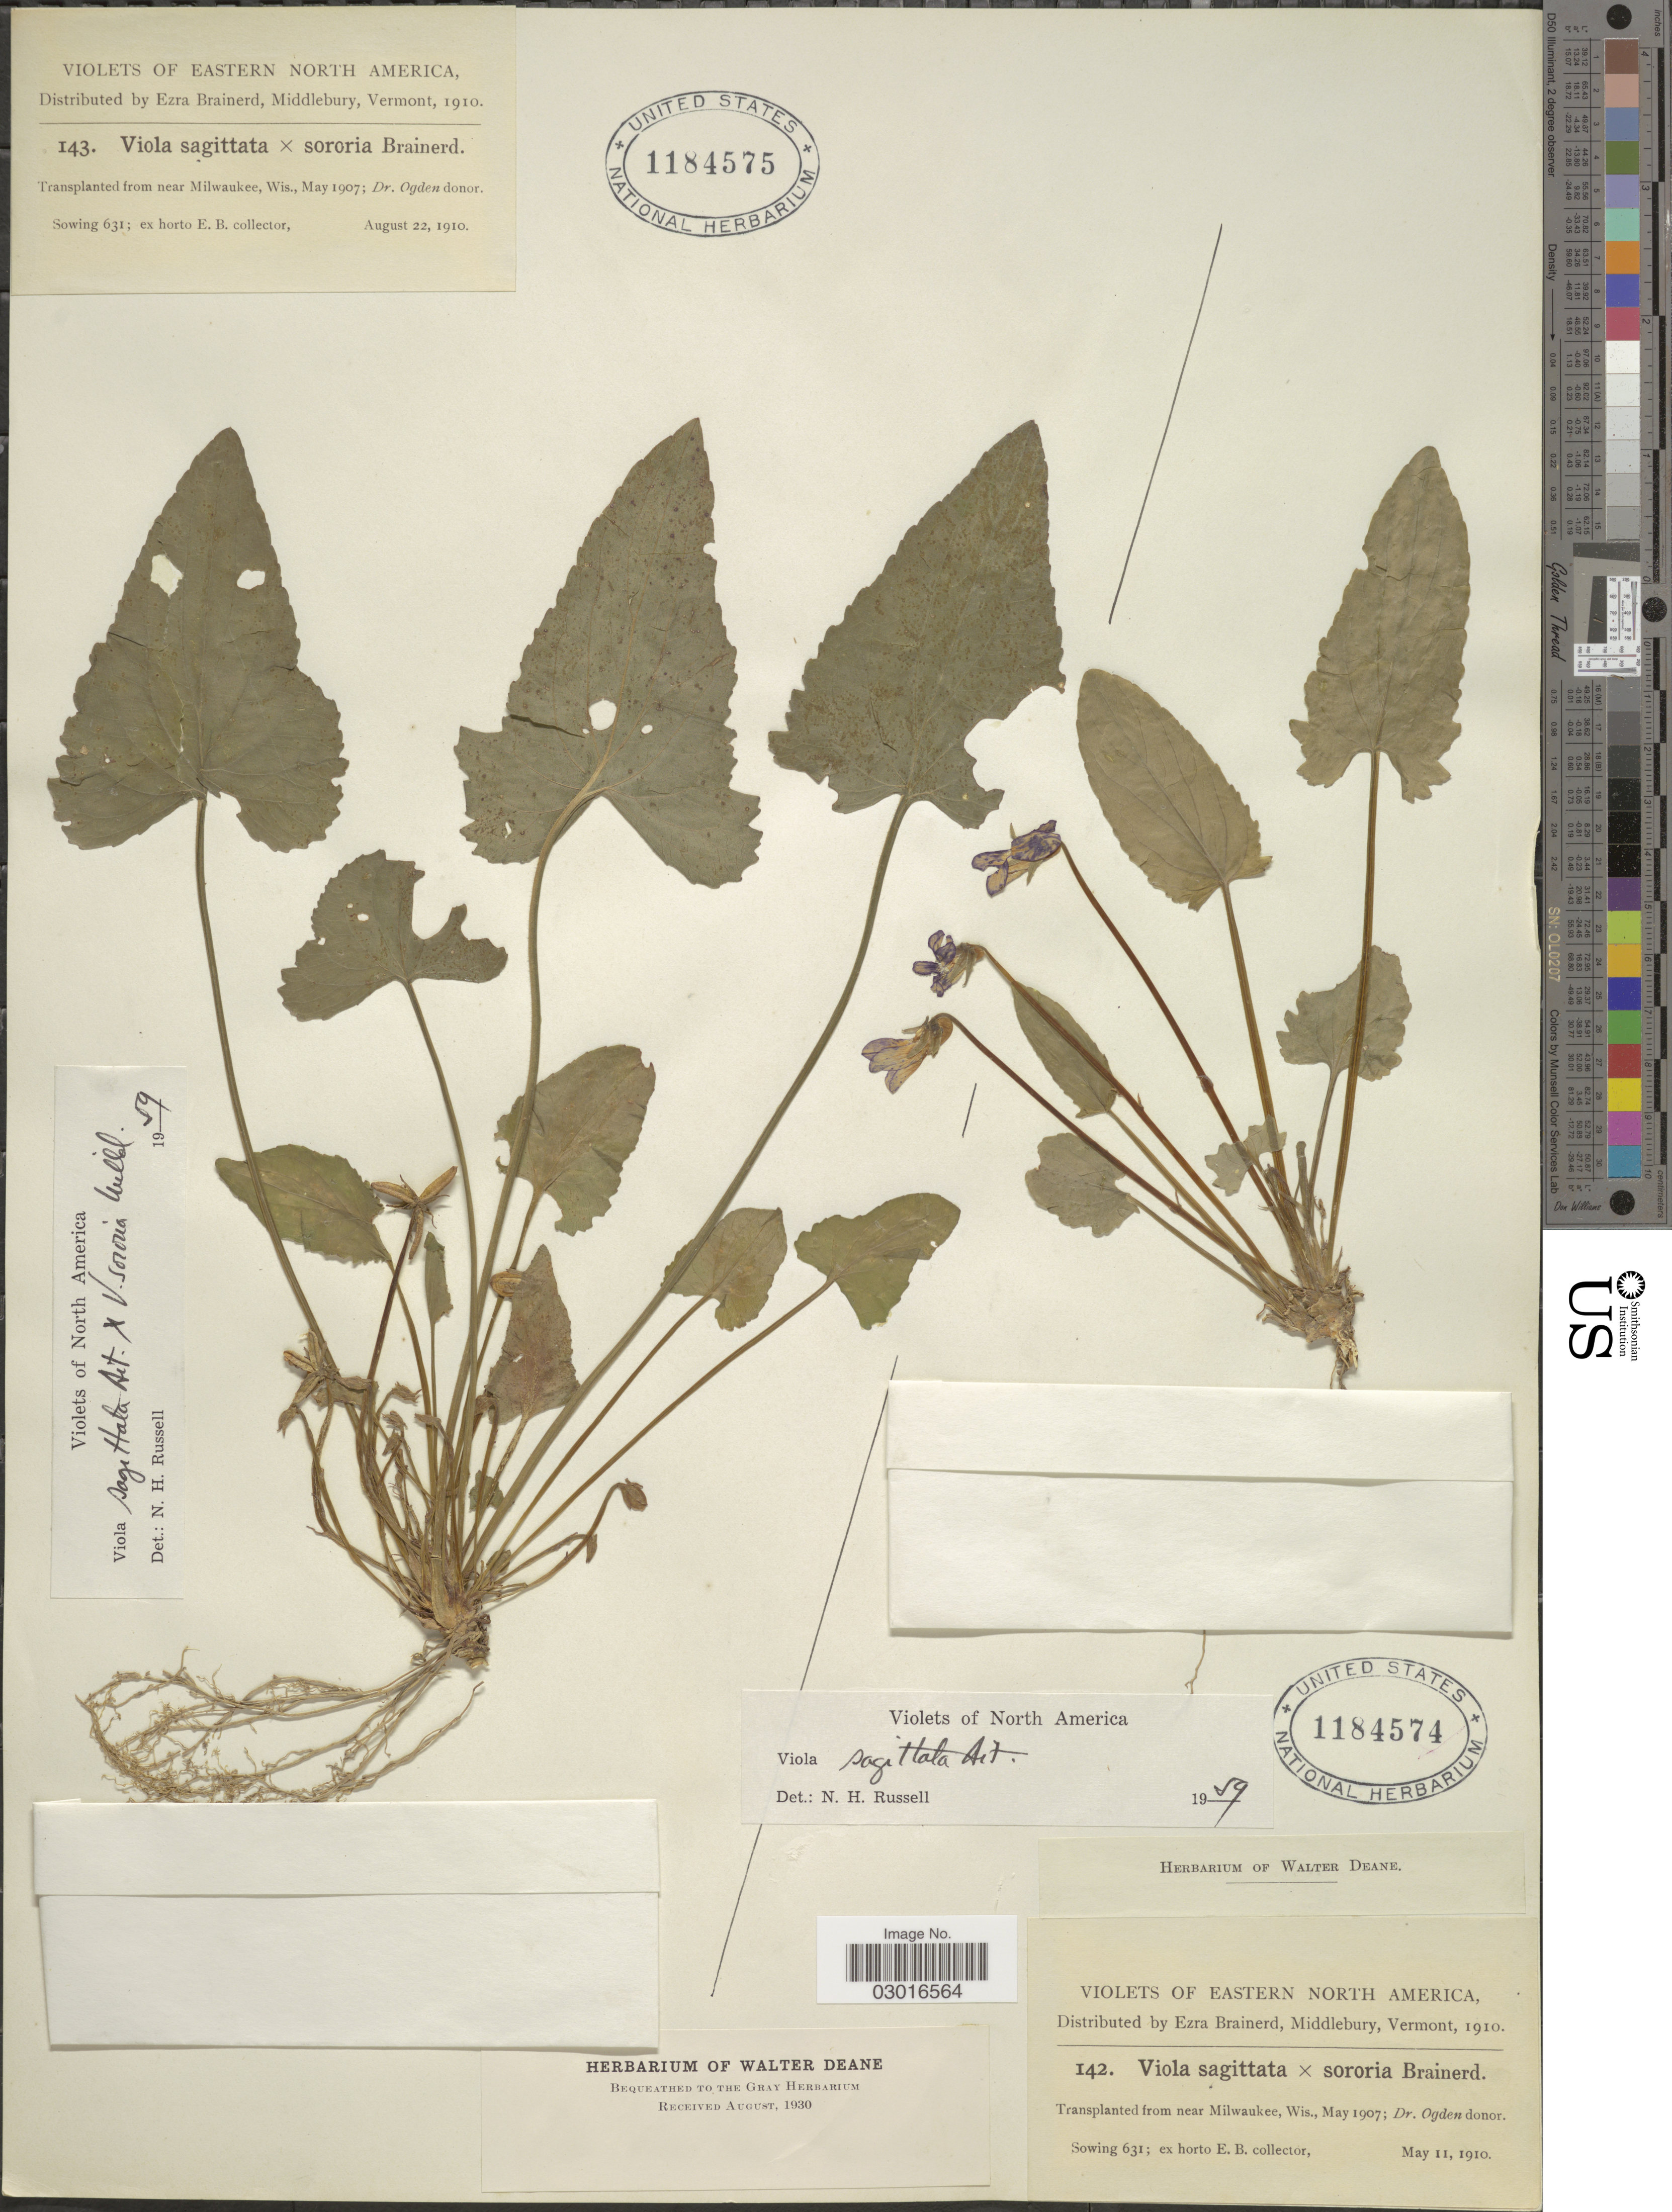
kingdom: Plantae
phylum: Tracheophyta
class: Magnoliopsida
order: Malpighiales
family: Violaceae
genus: Viola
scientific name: Viola sagittata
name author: Aiton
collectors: ex herb. Ezra Brainerd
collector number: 142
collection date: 1910-05-11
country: United States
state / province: Wisconsin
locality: Eastern North America. Transplanted from near Milwaukee, Wis.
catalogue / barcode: US 1184574